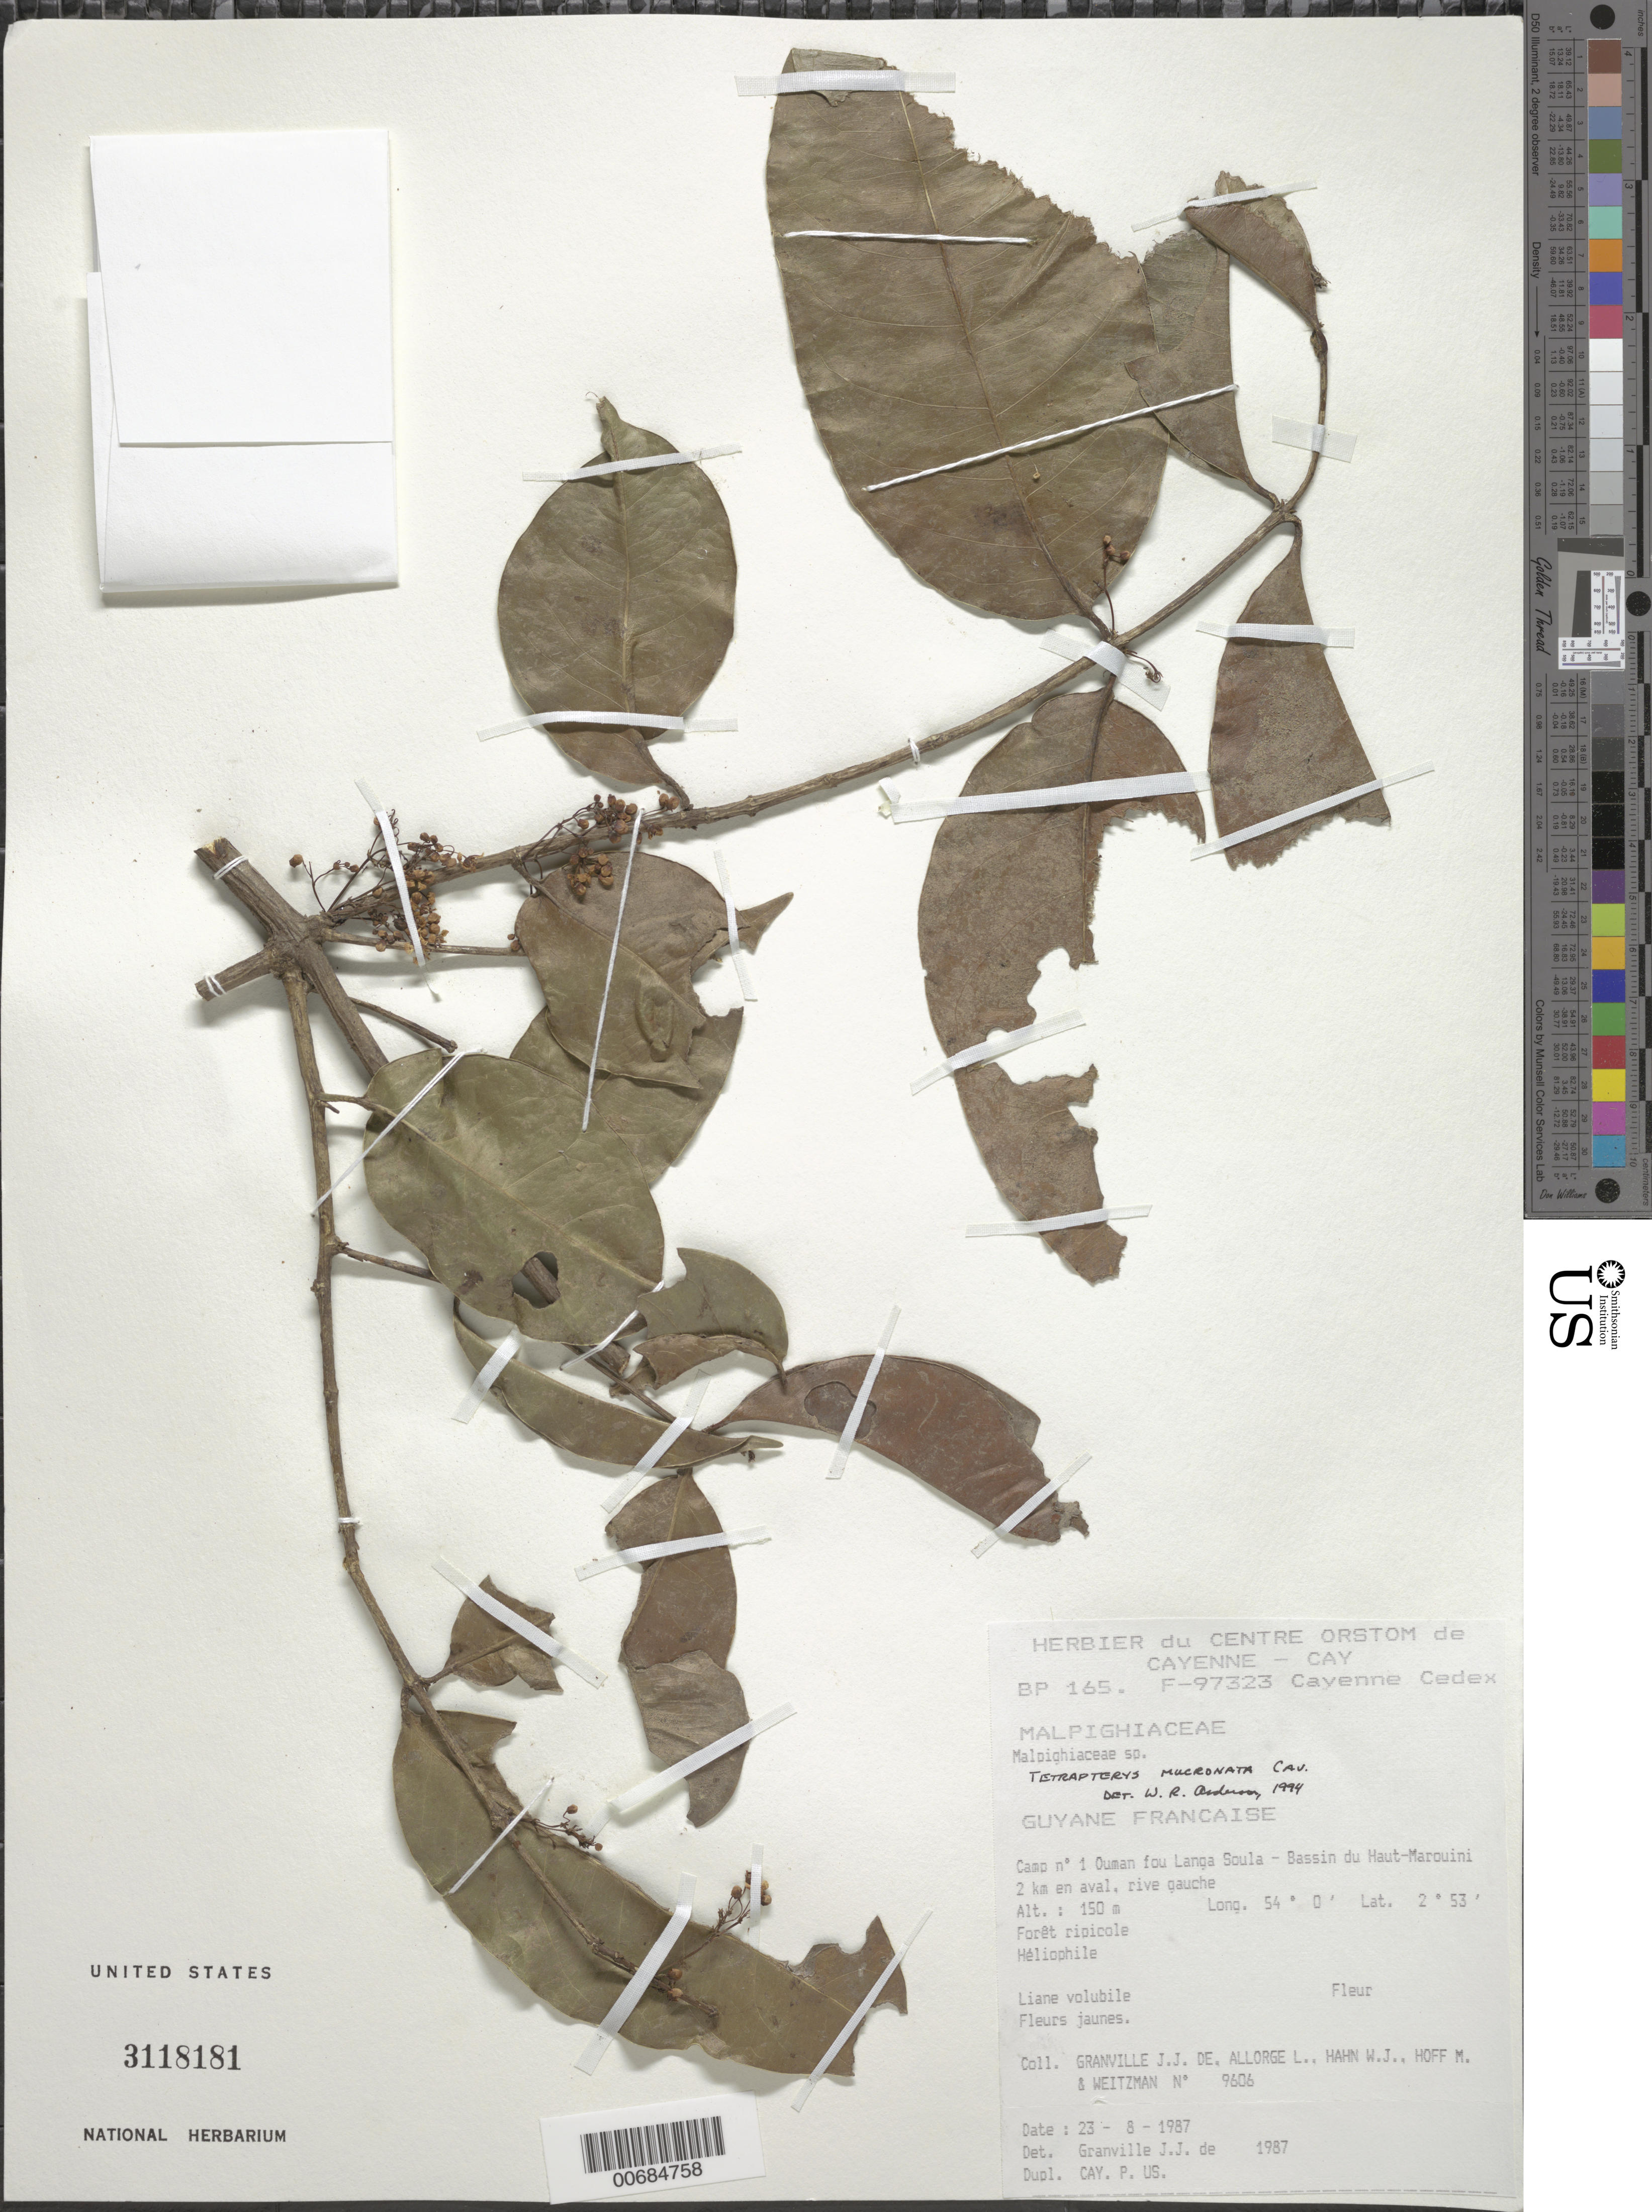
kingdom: Plantae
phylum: Tracheophyta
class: Magnoliopsida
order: Malpighiales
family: Malpighiaceae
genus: Tetrapterys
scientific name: Tetrapterys mucronata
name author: Cav.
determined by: Anderson, W. R., (MICH), University of Michigan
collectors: J.-J. de Granville, L. Allorge, W. J. Hahn, M. Hoff & A. L. Weitzman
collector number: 9606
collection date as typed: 23-Aug-87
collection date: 1987-08-23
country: French Guiana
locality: Ouman fou Langa Soula, Camp #1, Bassin du Haut-Marouini, 2 km en aval, rive gauche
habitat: Forêt ripicole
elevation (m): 150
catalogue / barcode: US 3118181